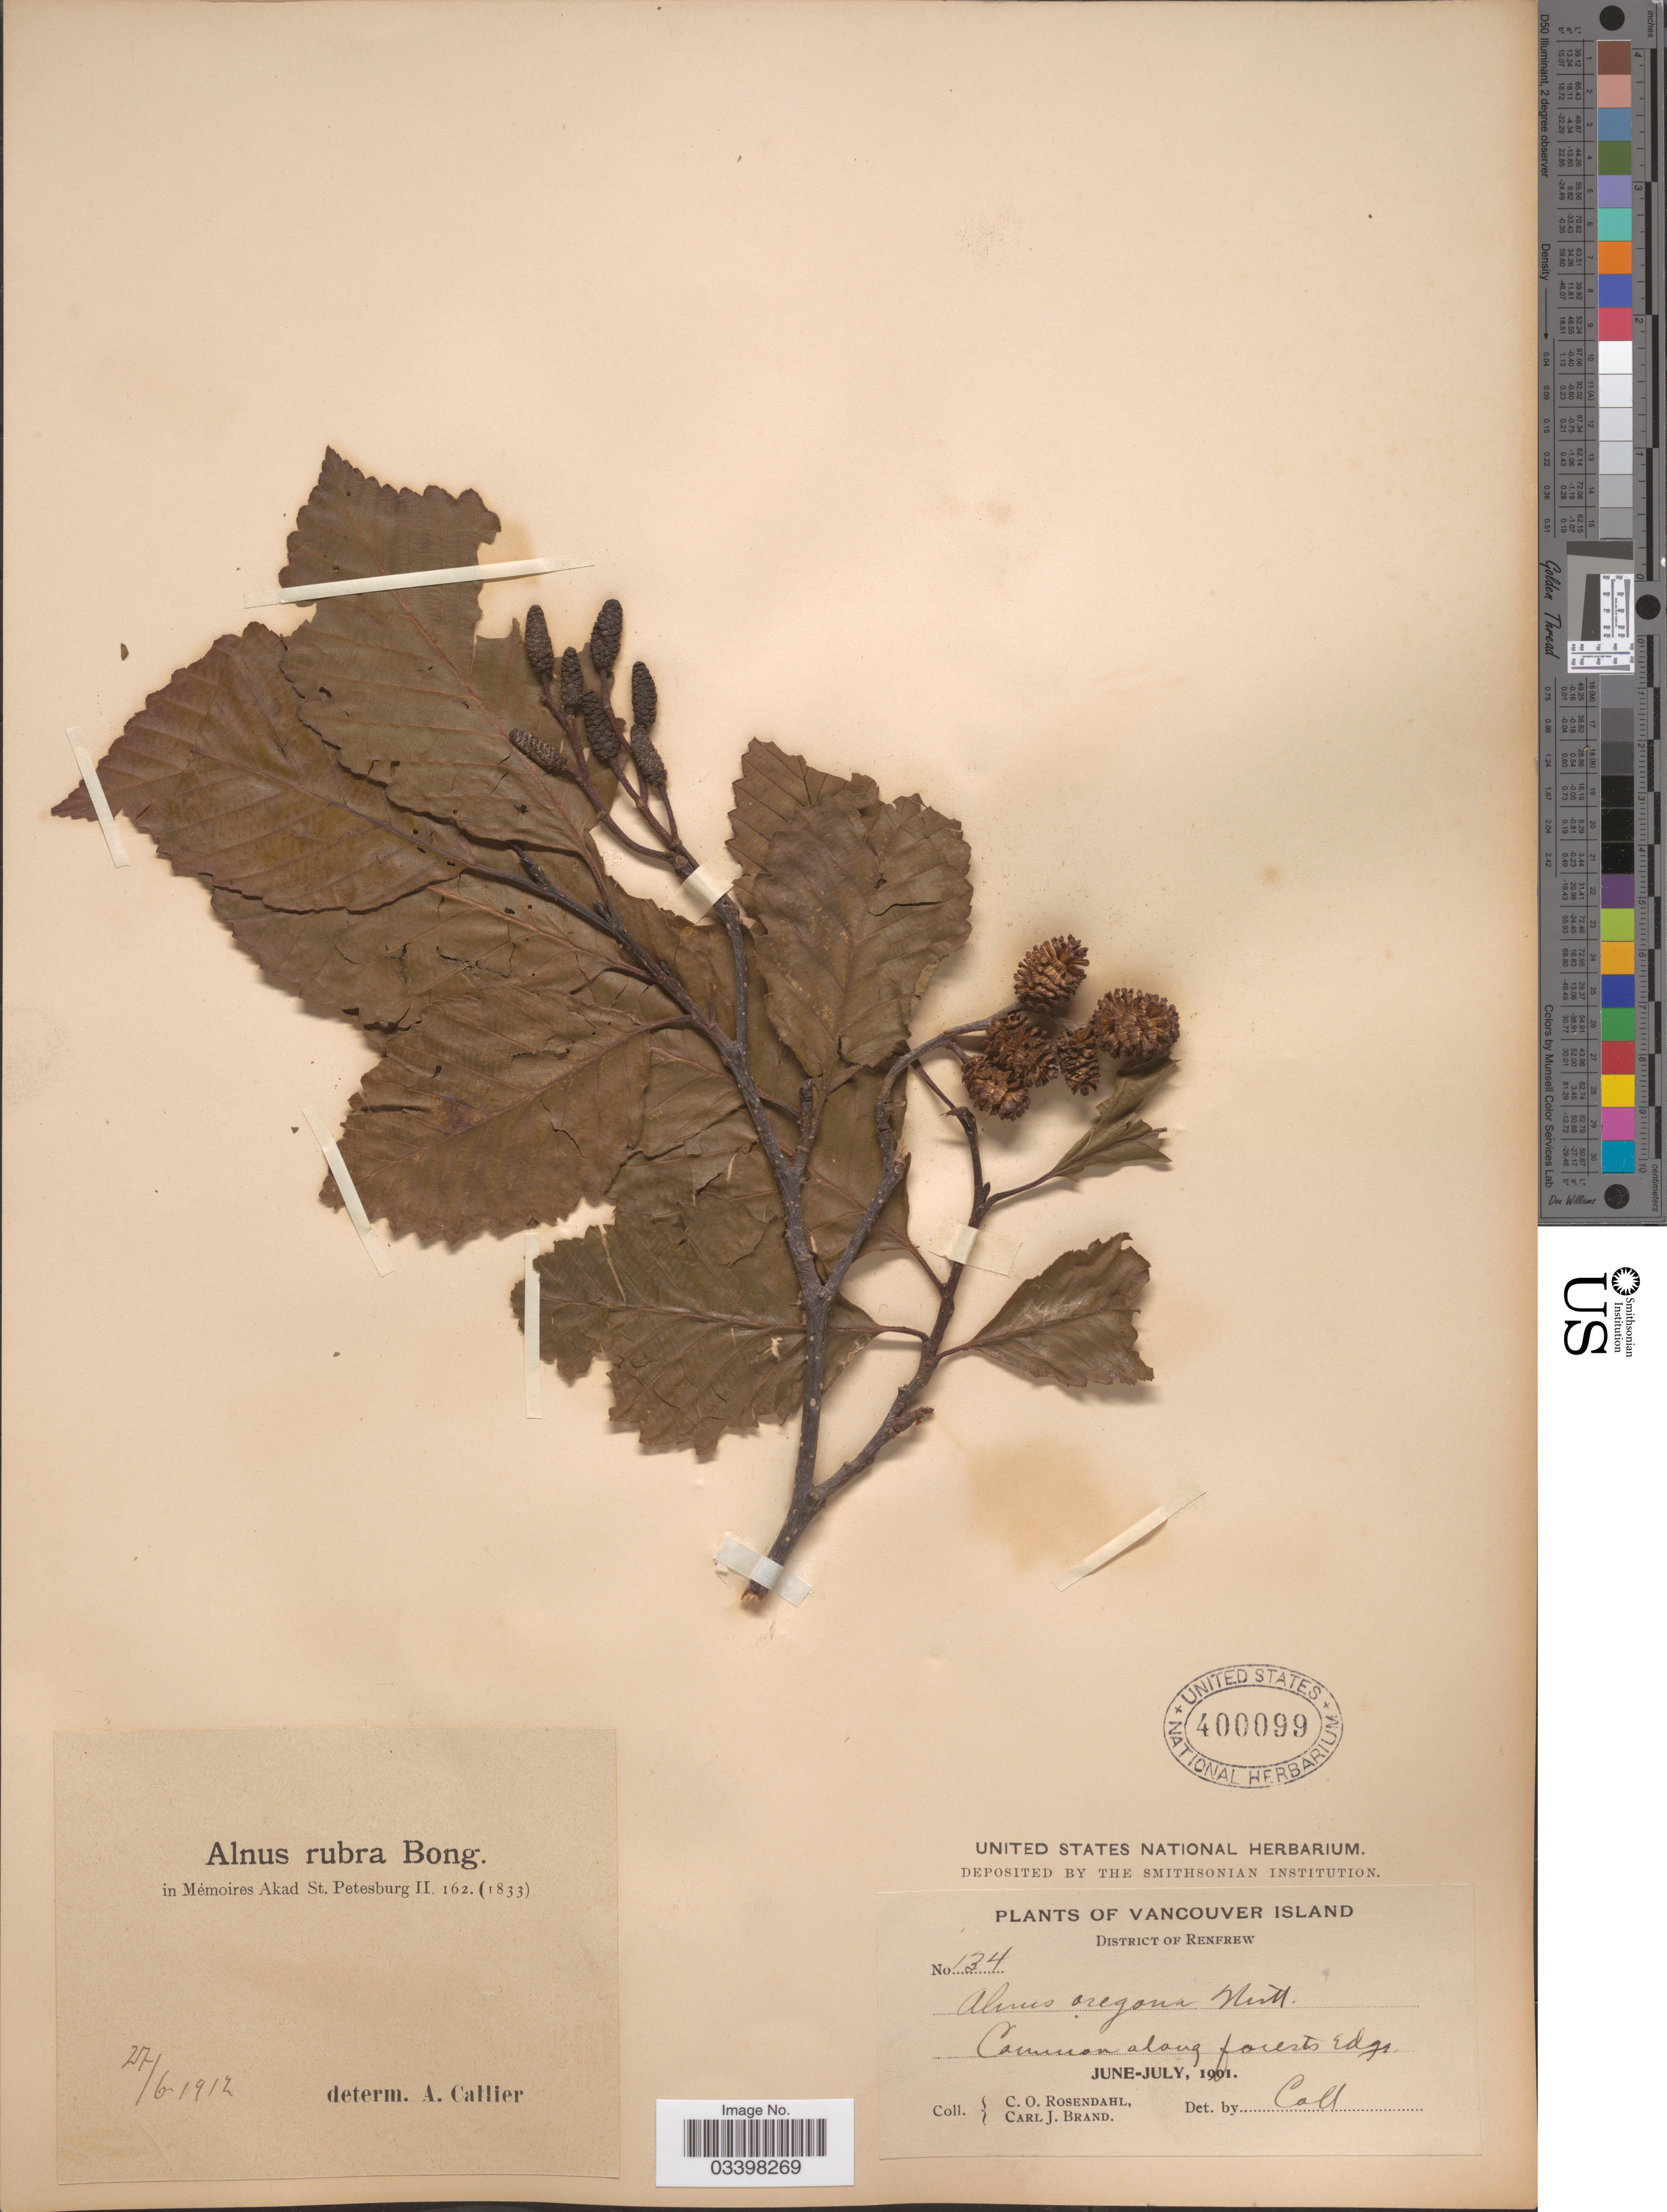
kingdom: Plantae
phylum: Tracheophyta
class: Magnoliopsida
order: Fagales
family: Betulaceae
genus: Alnus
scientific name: Alnus rubra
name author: Bong.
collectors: C. O. Rosendahl & C. J. Brand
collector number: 134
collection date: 1901-06/1901-07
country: Canada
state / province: British Columbia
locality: Vancouver Island. District of Renfrew.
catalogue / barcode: US 400099